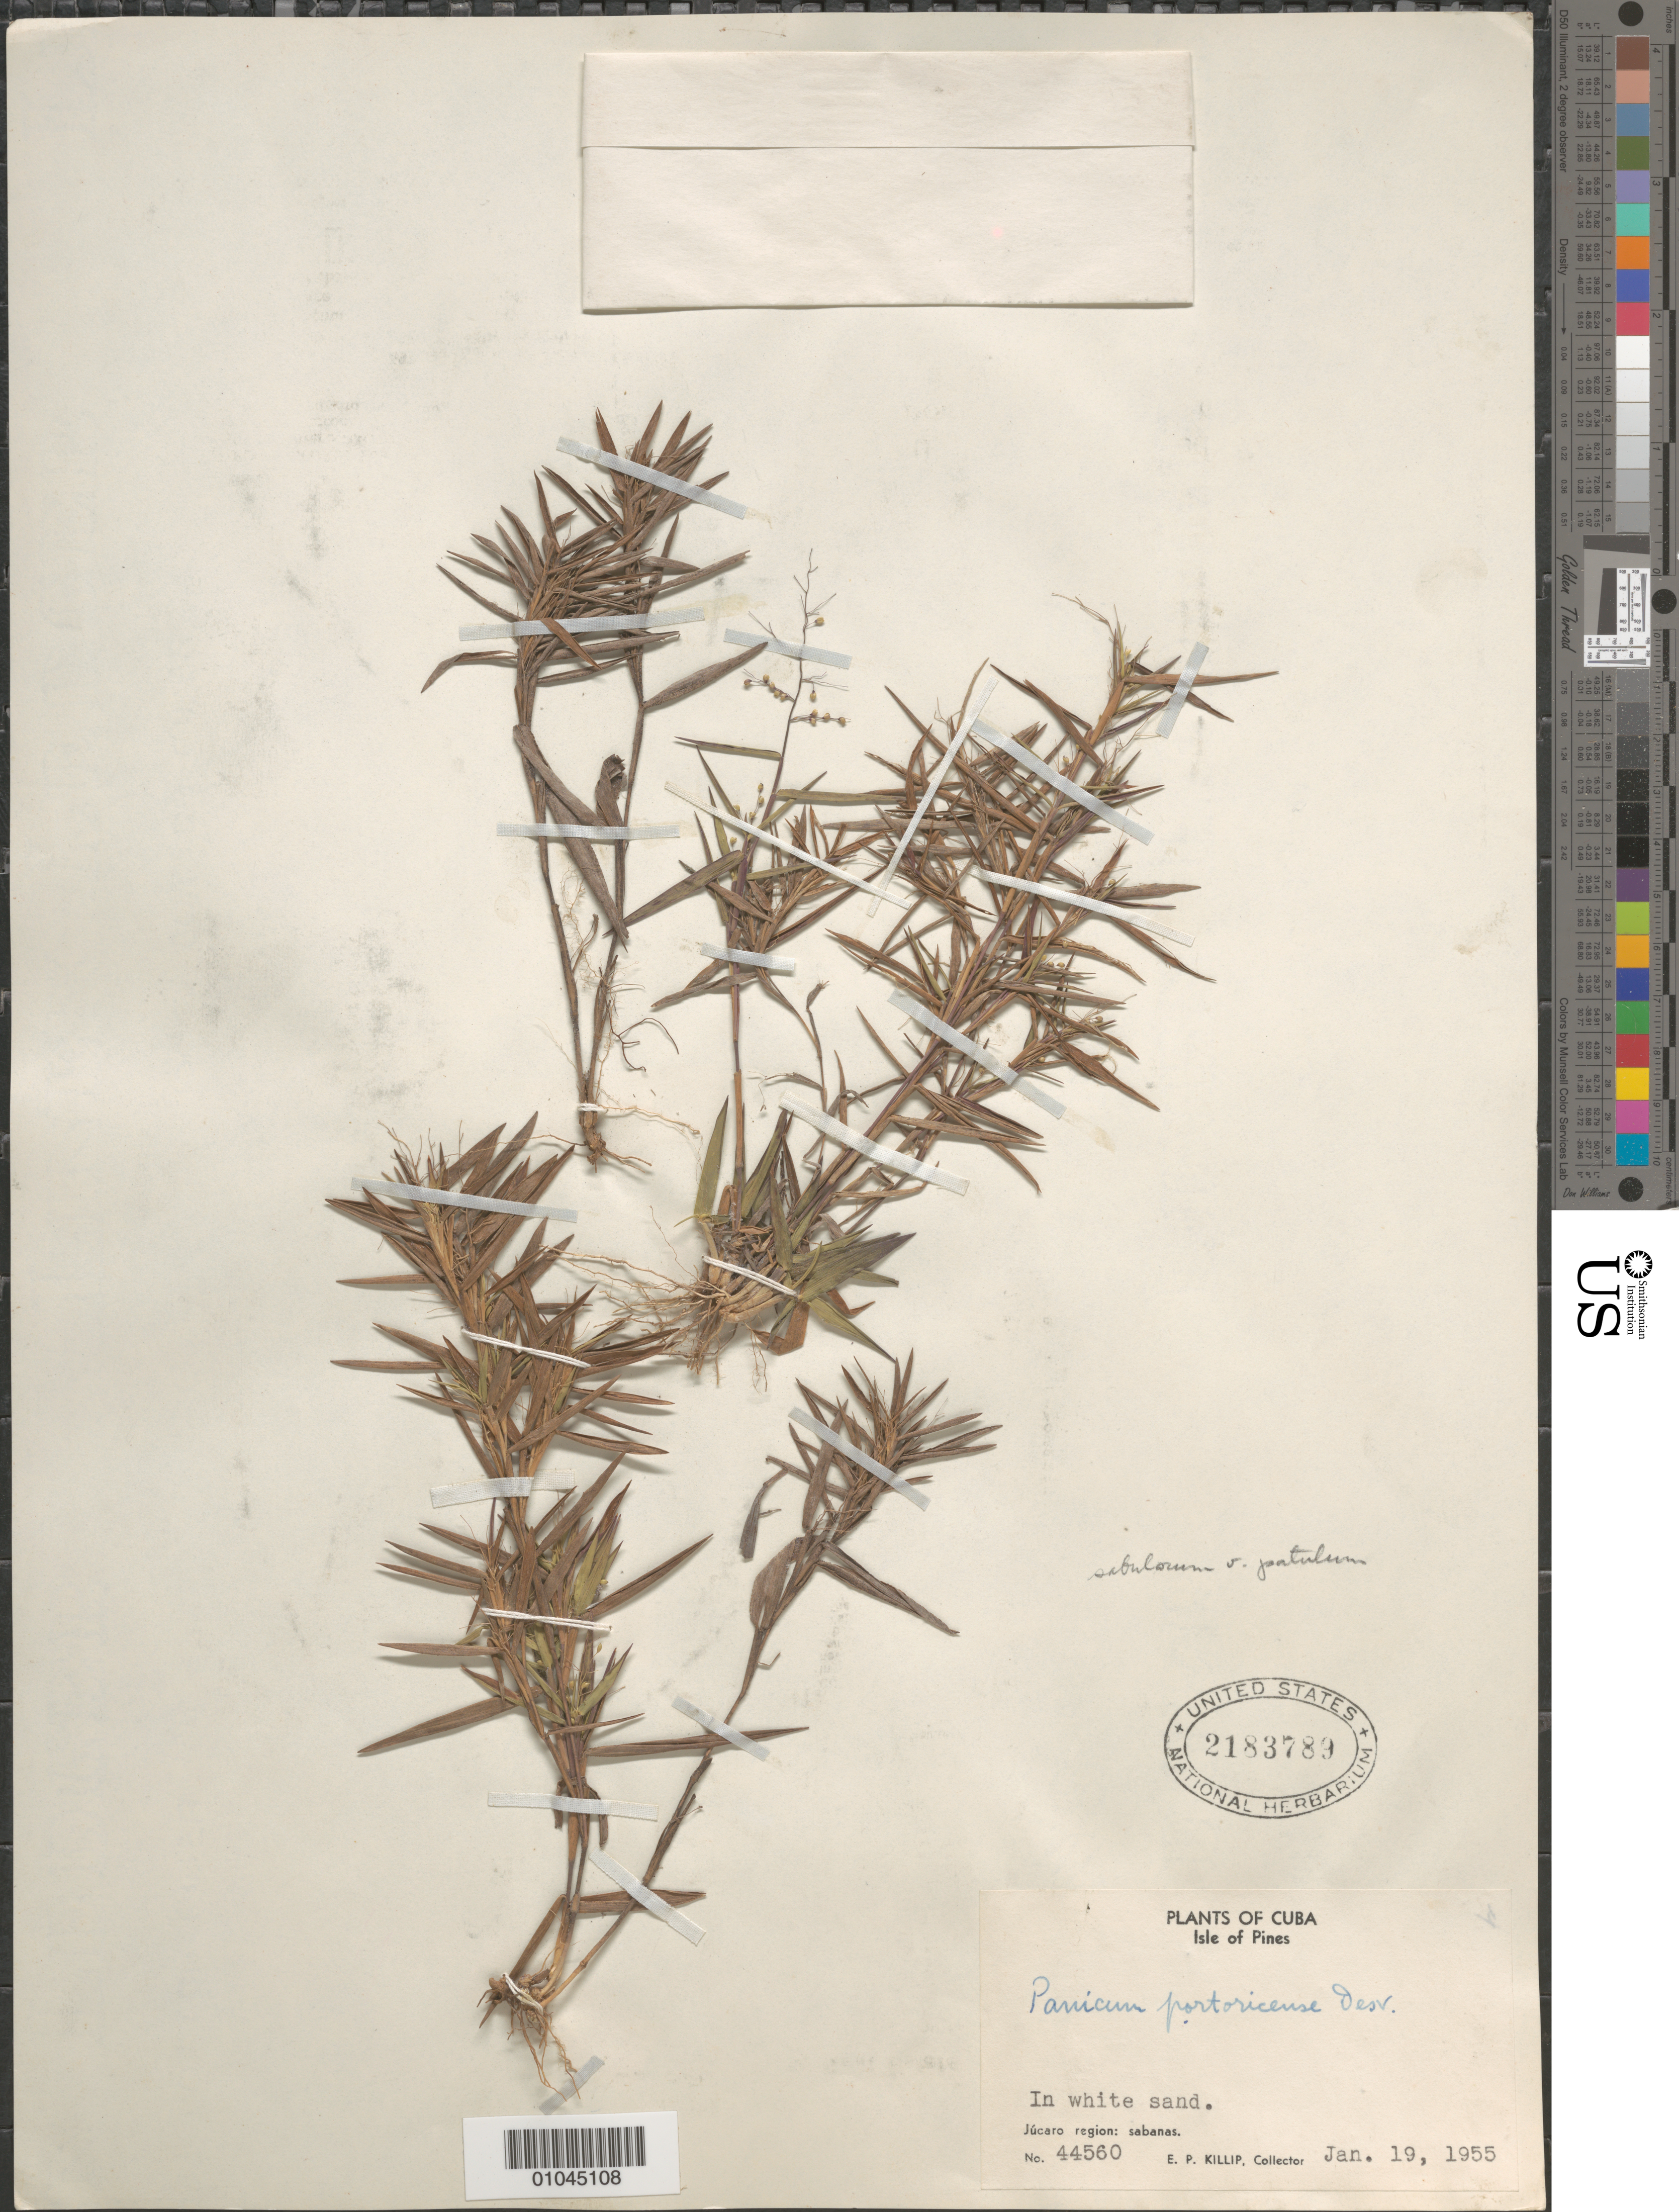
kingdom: Plantae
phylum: Tracheophyta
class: Liliopsida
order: Poales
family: Poaceae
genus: Panicum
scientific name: Panicum portoricense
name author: Desv. ex Ham.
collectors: E. P. Killip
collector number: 44560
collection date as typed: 19 Jan 1955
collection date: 1955-01-19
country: Cuba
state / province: Isla de la Juventud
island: Isla de la Juventud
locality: Jucaro region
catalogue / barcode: US 2183789